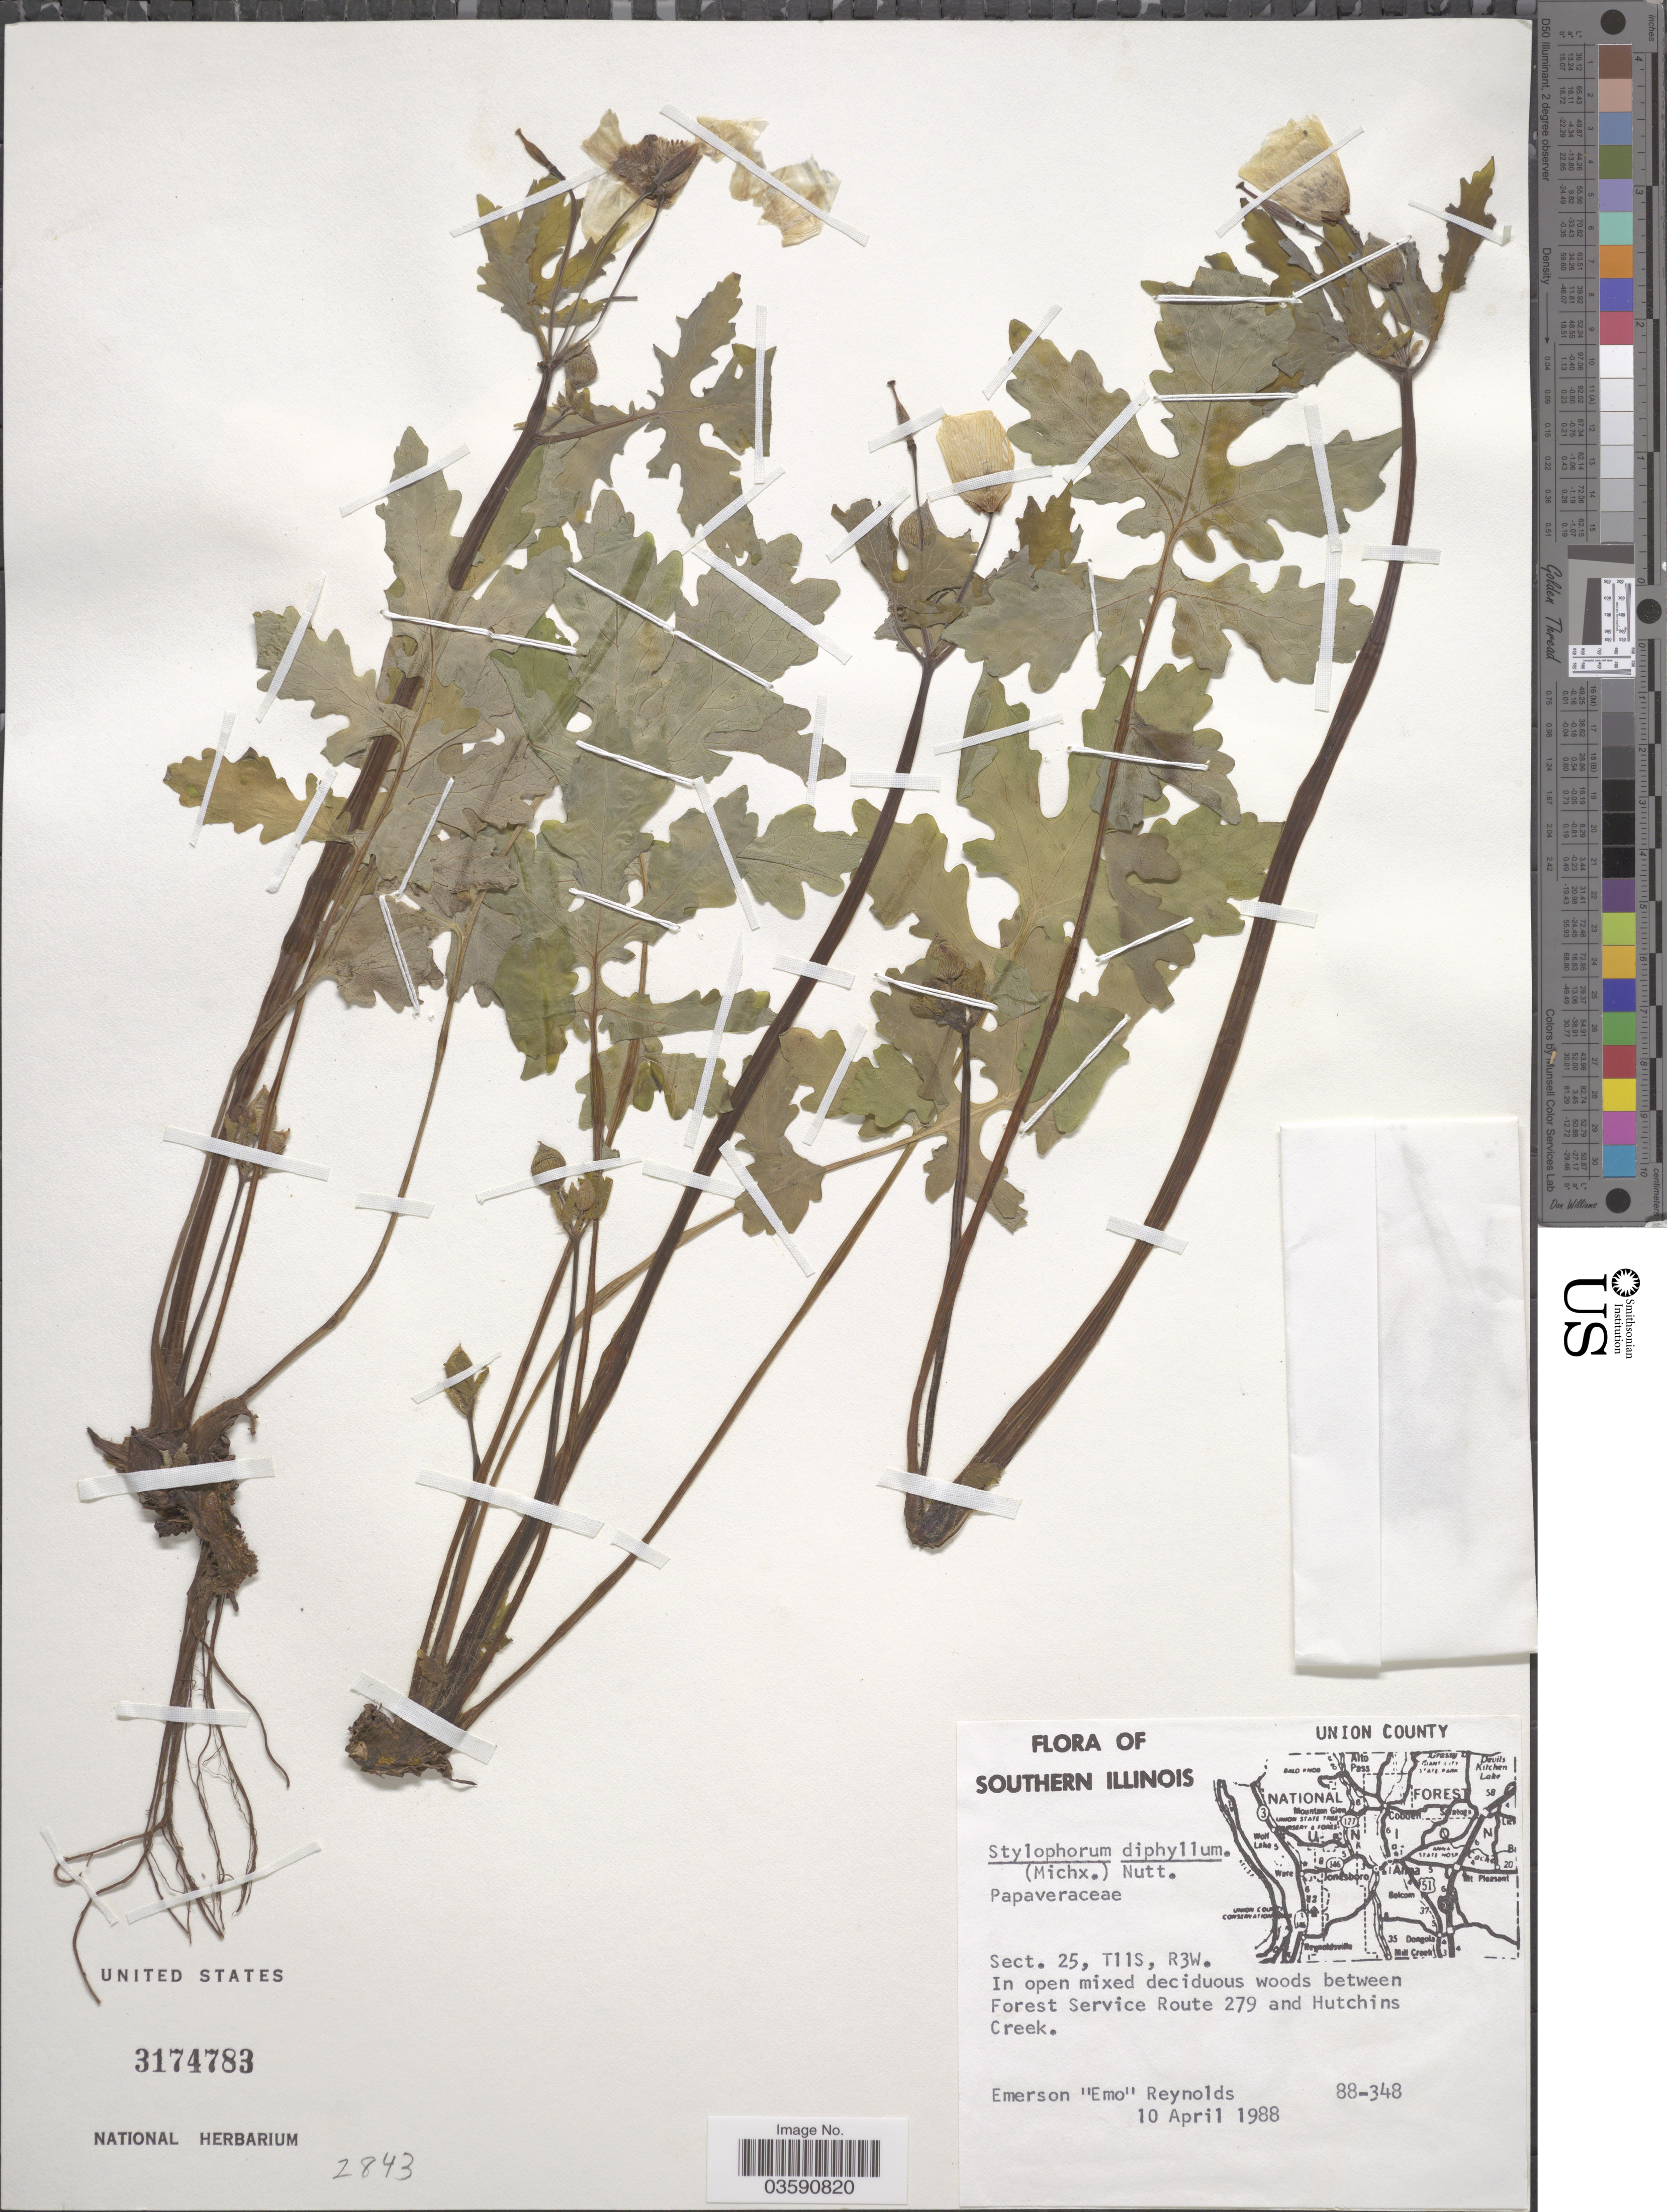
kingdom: Plantae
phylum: Tracheophyta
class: Magnoliopsida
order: Ranunculales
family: Papaveraceae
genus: Stylophorum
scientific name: Stylophorum diphyllum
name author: (Michx.) Nutt.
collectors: E. Reynolds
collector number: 88-348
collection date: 1988-04-10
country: United States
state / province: Illinois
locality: Union County. Sect. 25, T11S, R3W. In open mixed deciduous woods between Forest Service Route 279 and Hutchins Creek.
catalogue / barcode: US 3174783